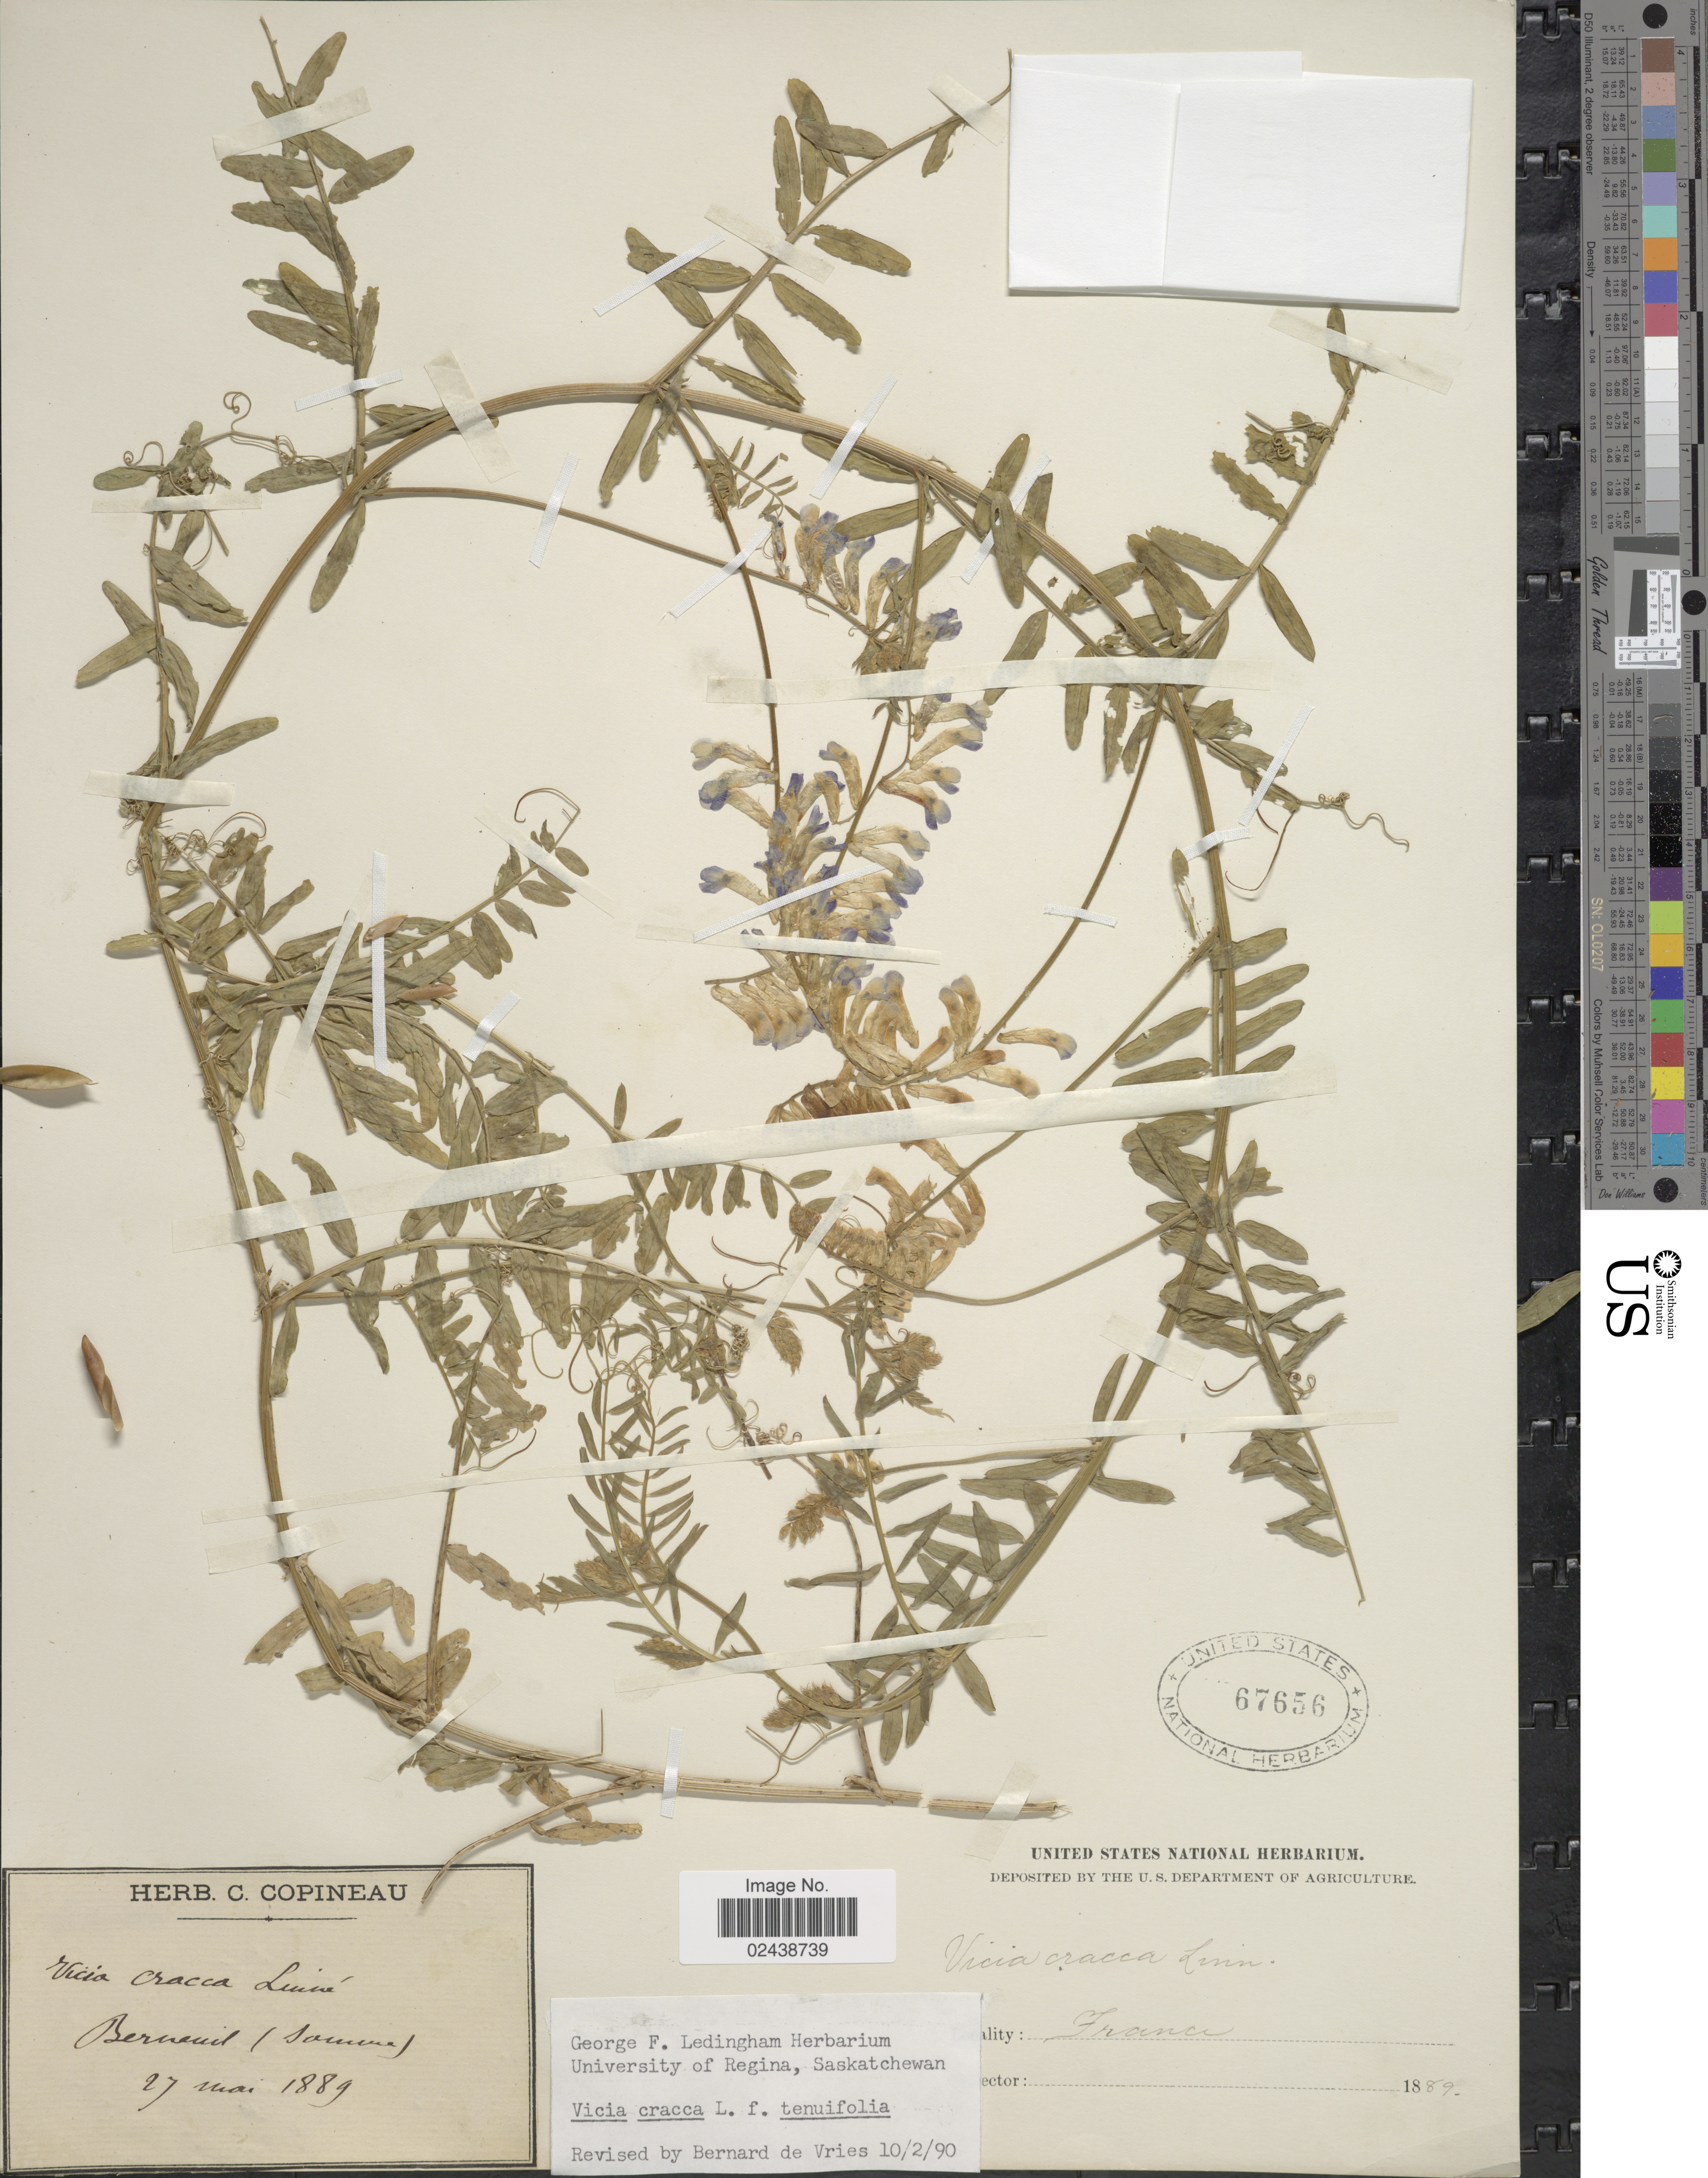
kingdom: Plantae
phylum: Tracheophyta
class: Magnoliopsida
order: Fabales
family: Fabaceae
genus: Vicia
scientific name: Vicia cracca subsp. tenuifolia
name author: (Roth) Gaudin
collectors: ex herb. C. Copineau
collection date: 1889-05-27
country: France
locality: Berveuil (Somme)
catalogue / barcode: US 67656